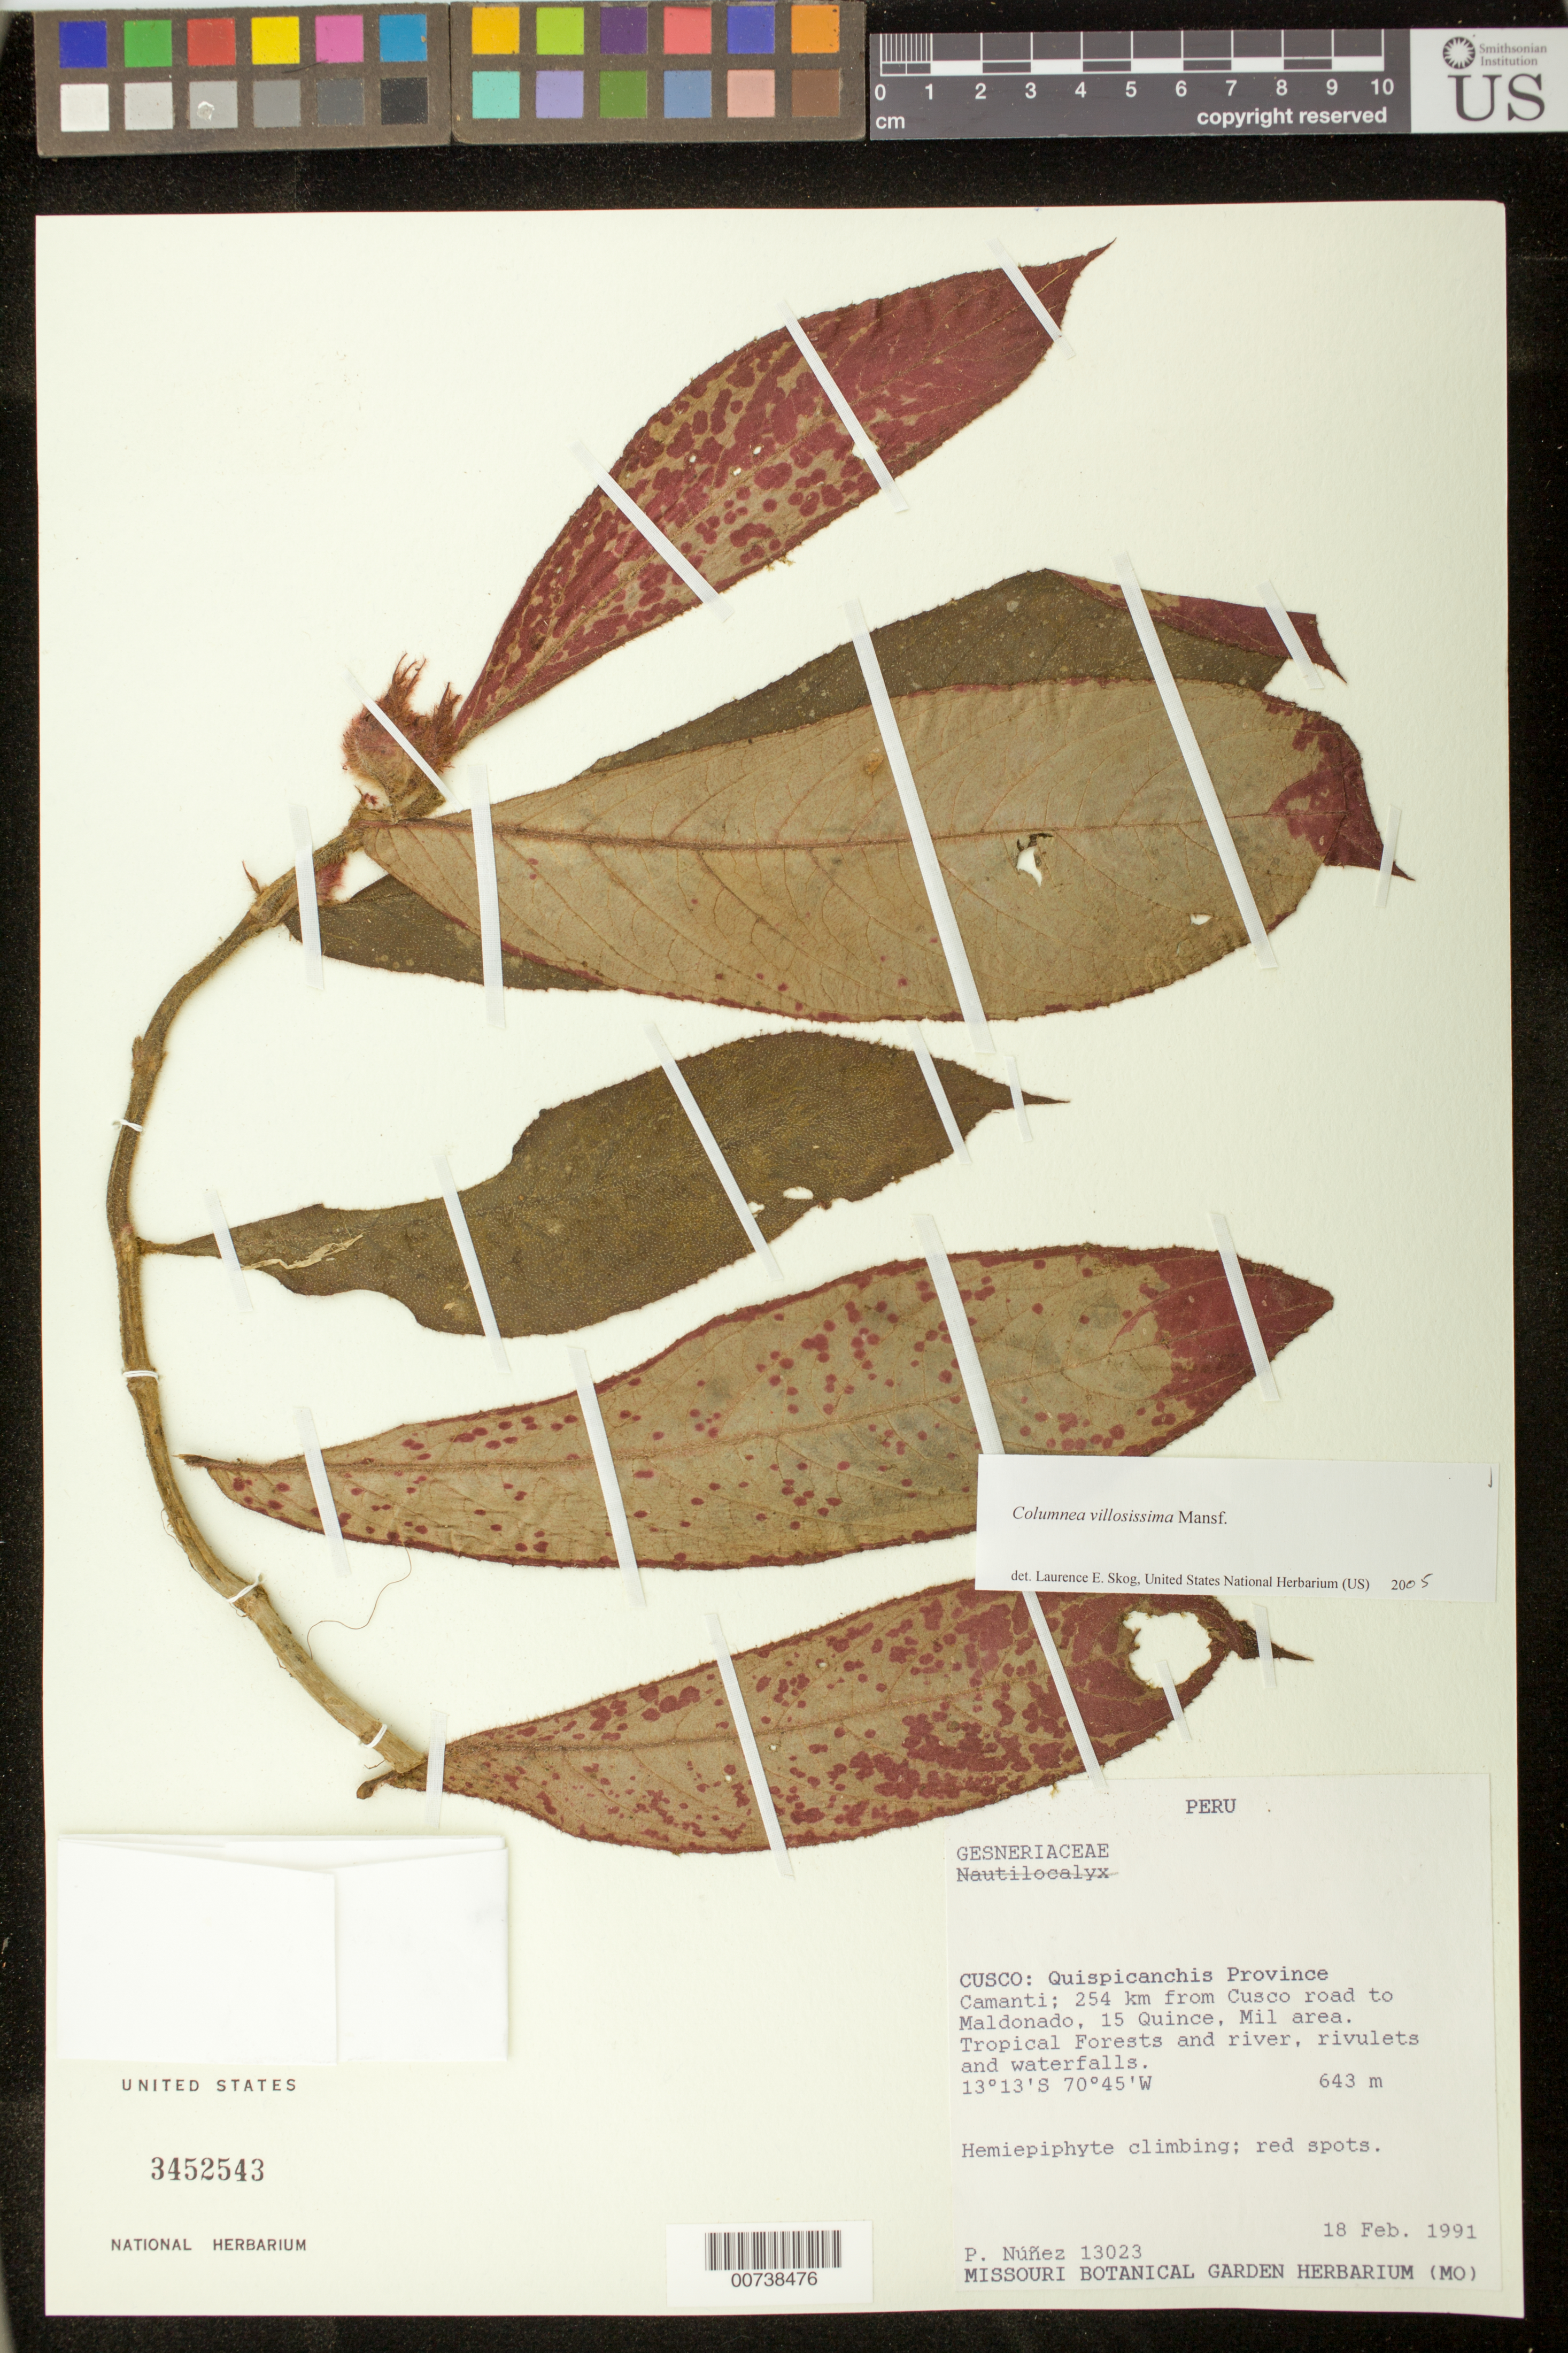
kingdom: Plantae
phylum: Tracheophyta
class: Magnoliopsida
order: Lamiales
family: Gesneriaceae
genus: Columnea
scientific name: Columnea villosissima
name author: Mansf.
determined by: Skog, Laurence E.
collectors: P. Núñez V.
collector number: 13023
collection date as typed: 18 Feb 1991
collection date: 1991-02-18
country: Peru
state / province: Cusco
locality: Cusco: Quispicanchis Province. Camanti; 254 km from Cusco road to maldonado, 15 Quince, Mil area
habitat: Tropical forests and river, rivulets and waterfalls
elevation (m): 643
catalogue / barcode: US 3452543